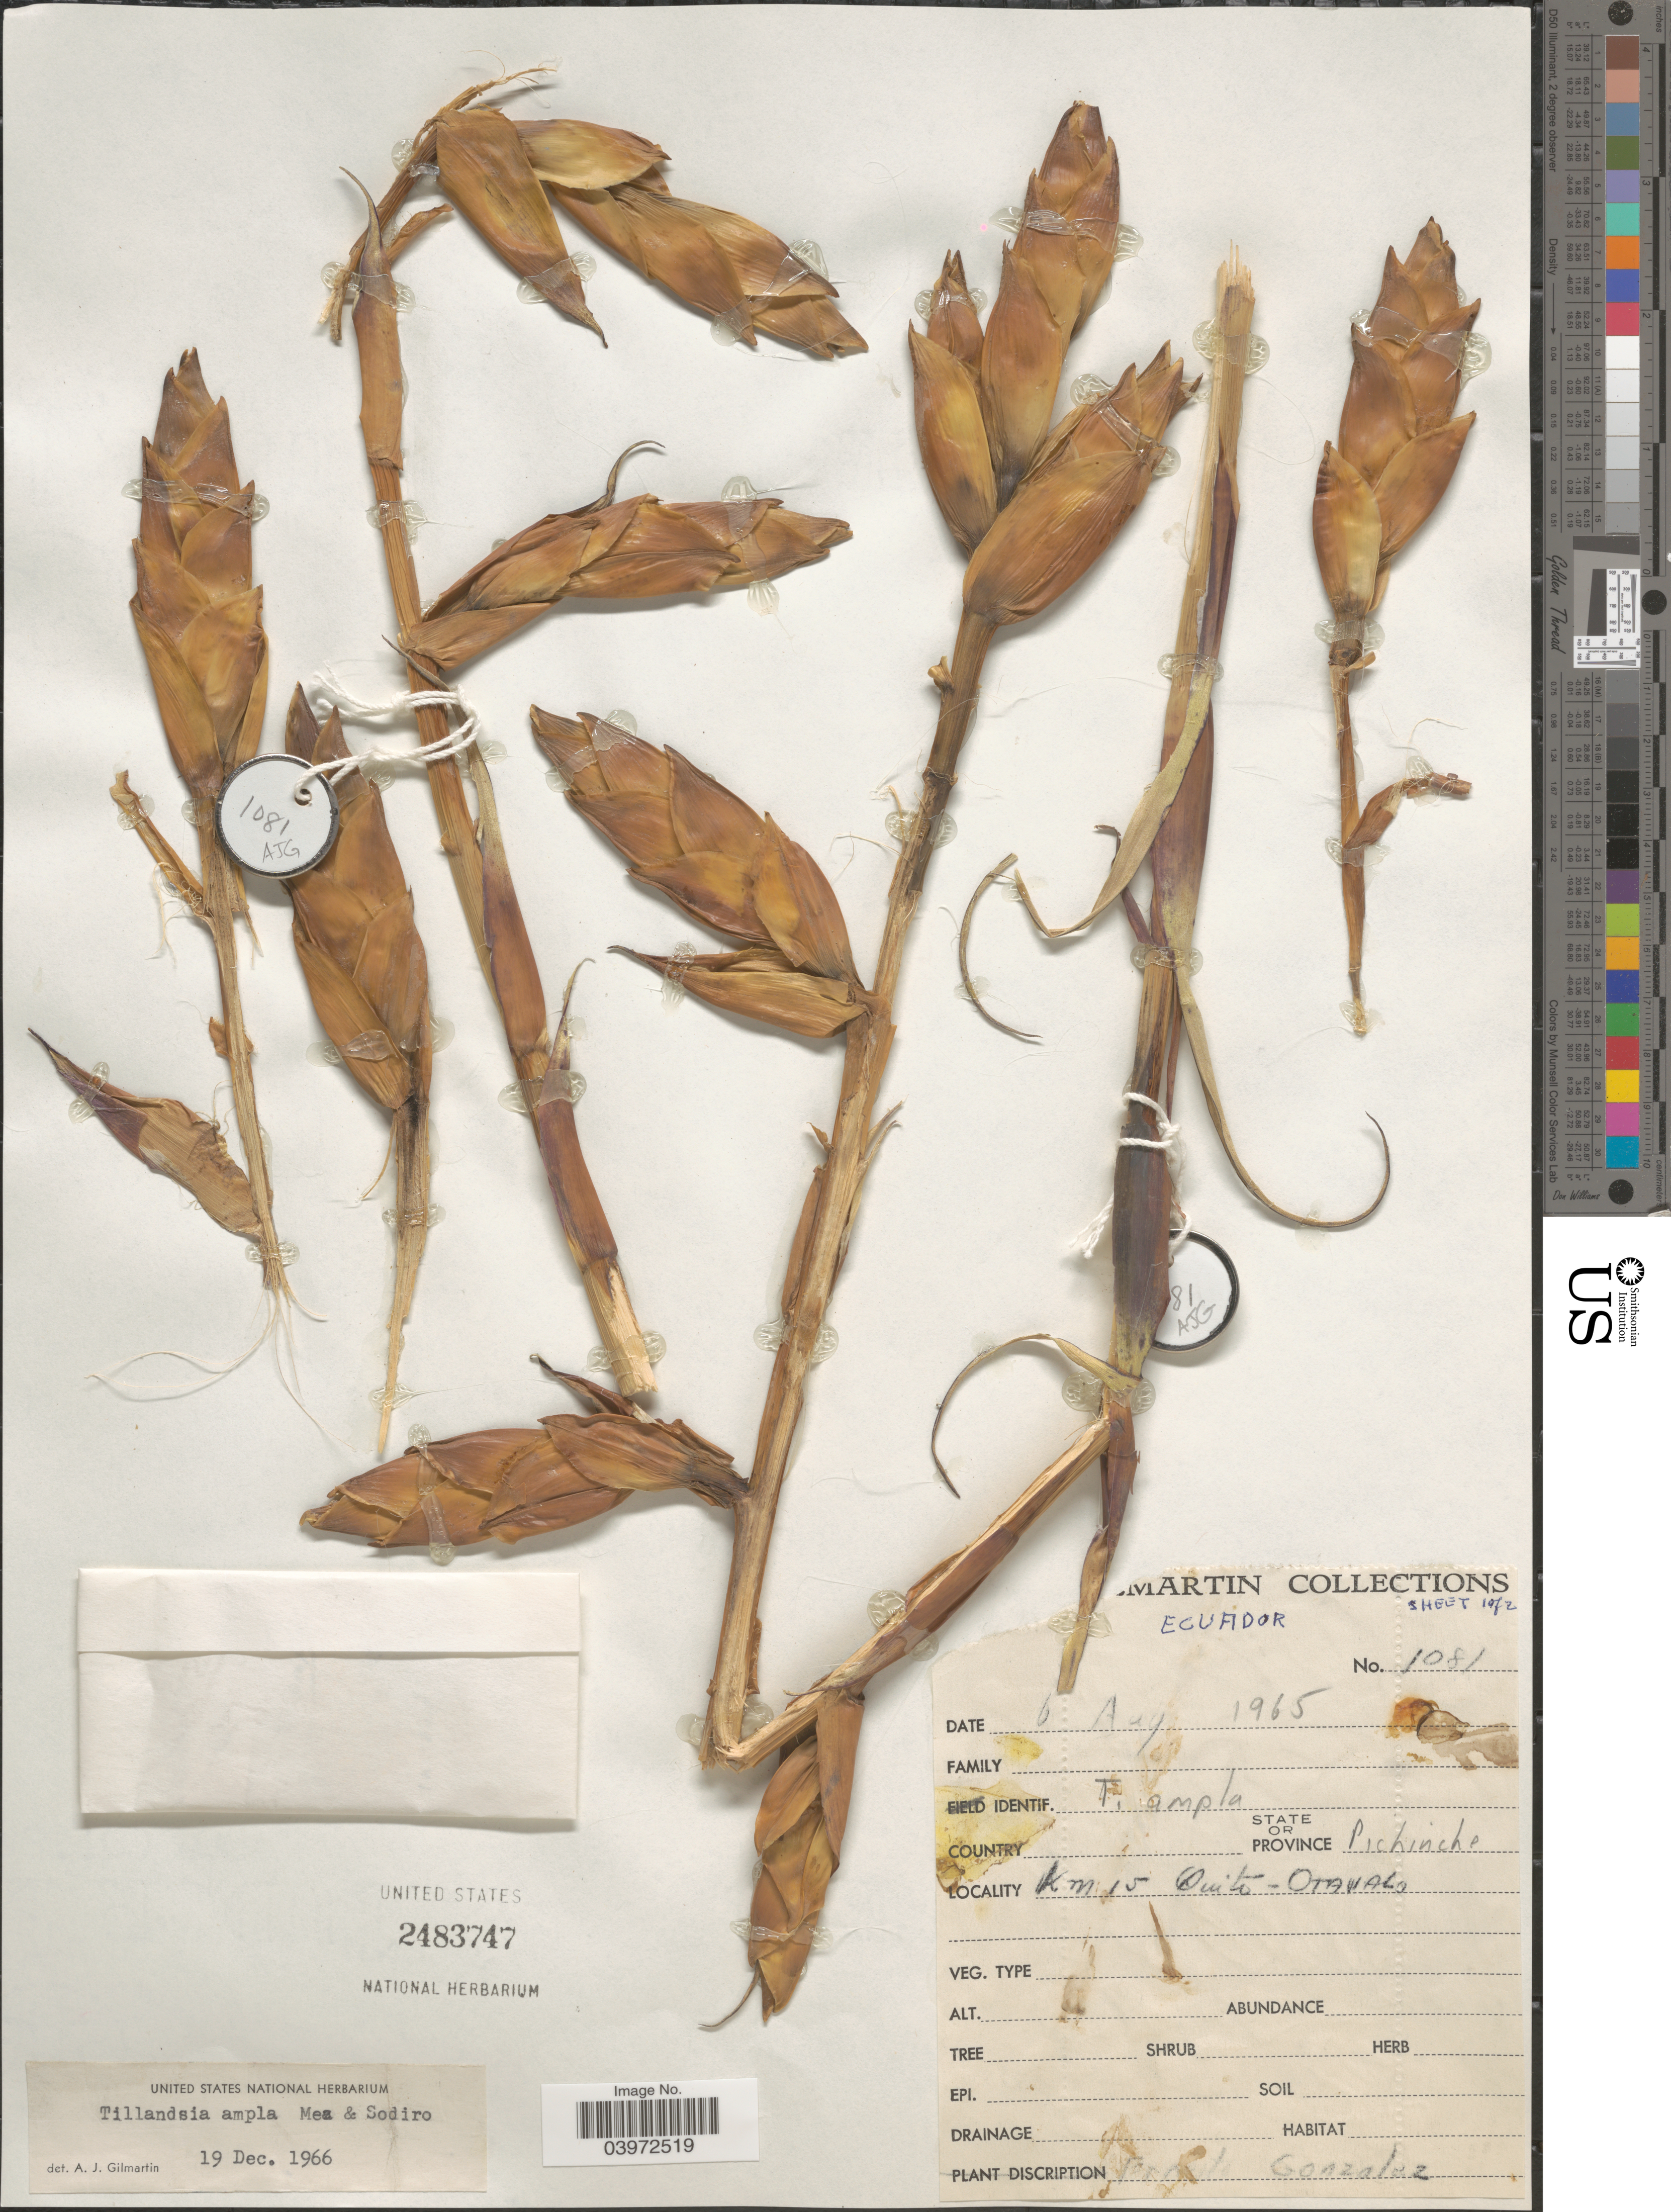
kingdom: Plantae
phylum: Tracheophyta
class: Liliopsida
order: Poales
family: Bromeliaceae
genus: Tillandsia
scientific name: Tillandsia ampla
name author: Mez & Sodiro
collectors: Gonzalez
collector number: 1081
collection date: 1965-08-06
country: Ecuador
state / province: Pichincha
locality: Km 15 Quito-Otawalo.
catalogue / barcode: US 2483747